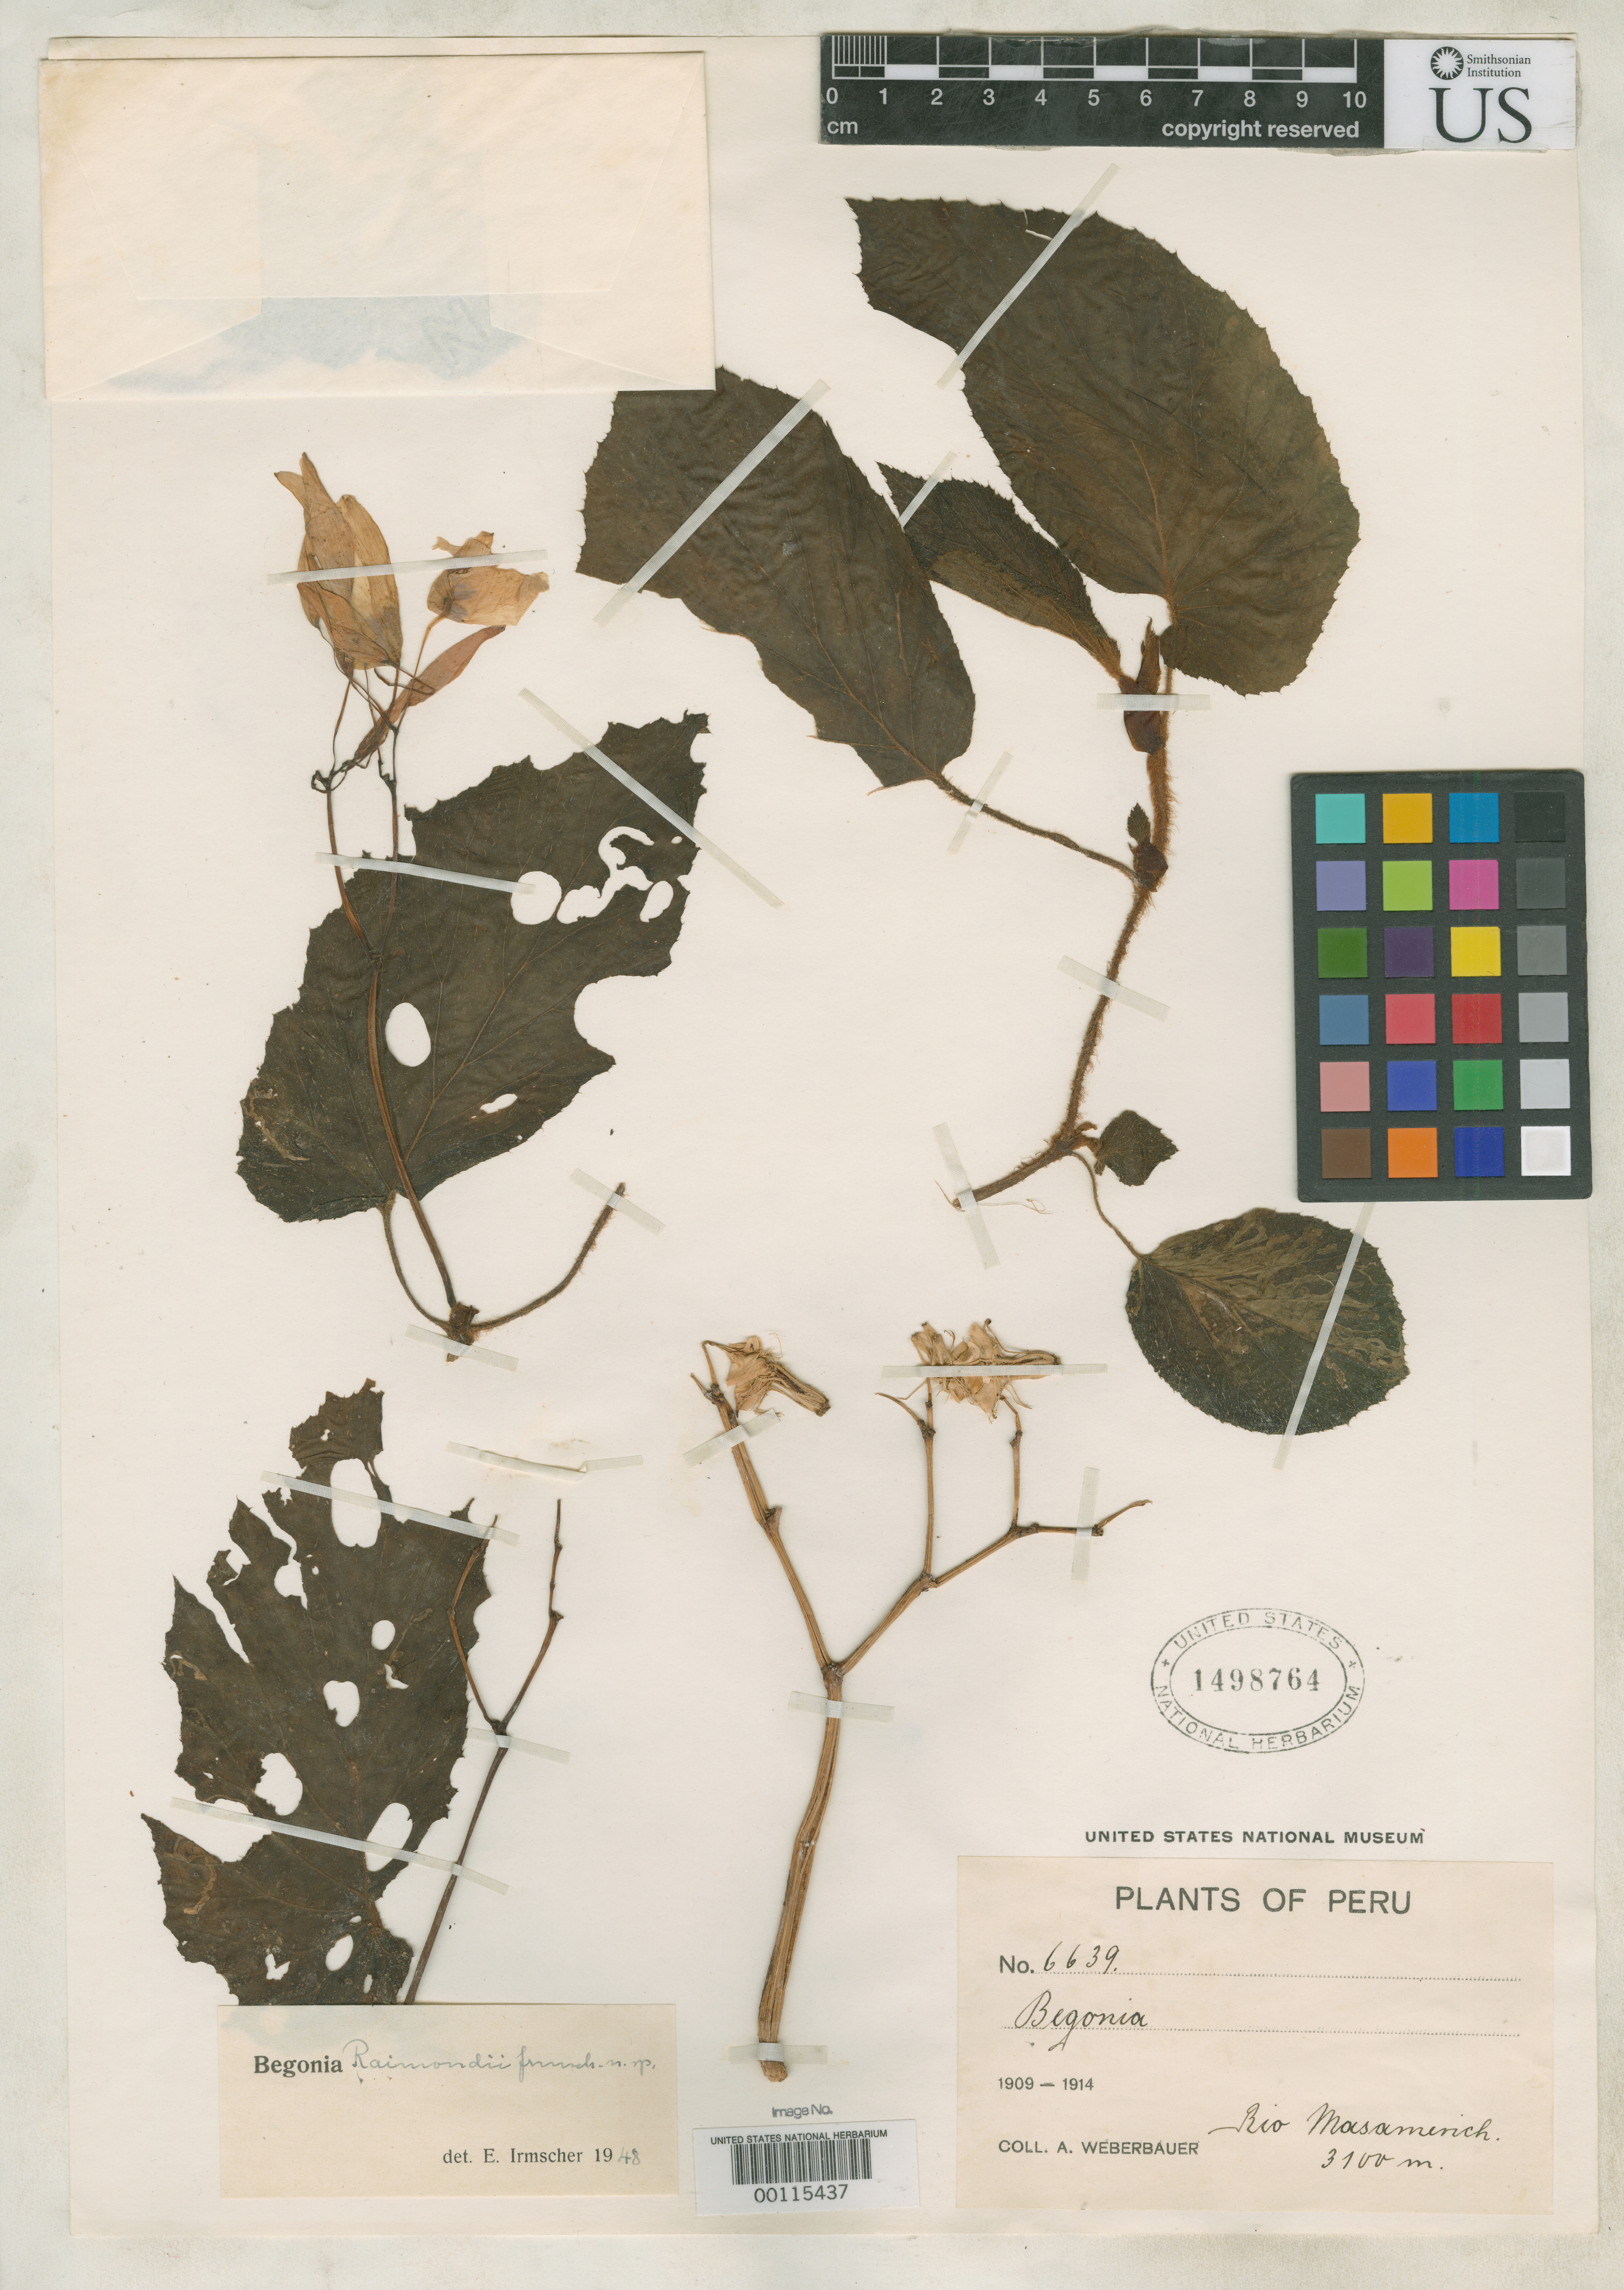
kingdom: Plantae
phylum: Tracheophyta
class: Magnoliopsida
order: Cucurbitales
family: Begoniaceae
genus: Begonia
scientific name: Begonia raimondii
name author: Irmsch.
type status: Syntype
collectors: A. Weberbauer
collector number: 6639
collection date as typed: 25 Apr 1913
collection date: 1913-04-25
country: Peru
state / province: Junín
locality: Rio Masamerich.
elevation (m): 3100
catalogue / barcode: US 1498764